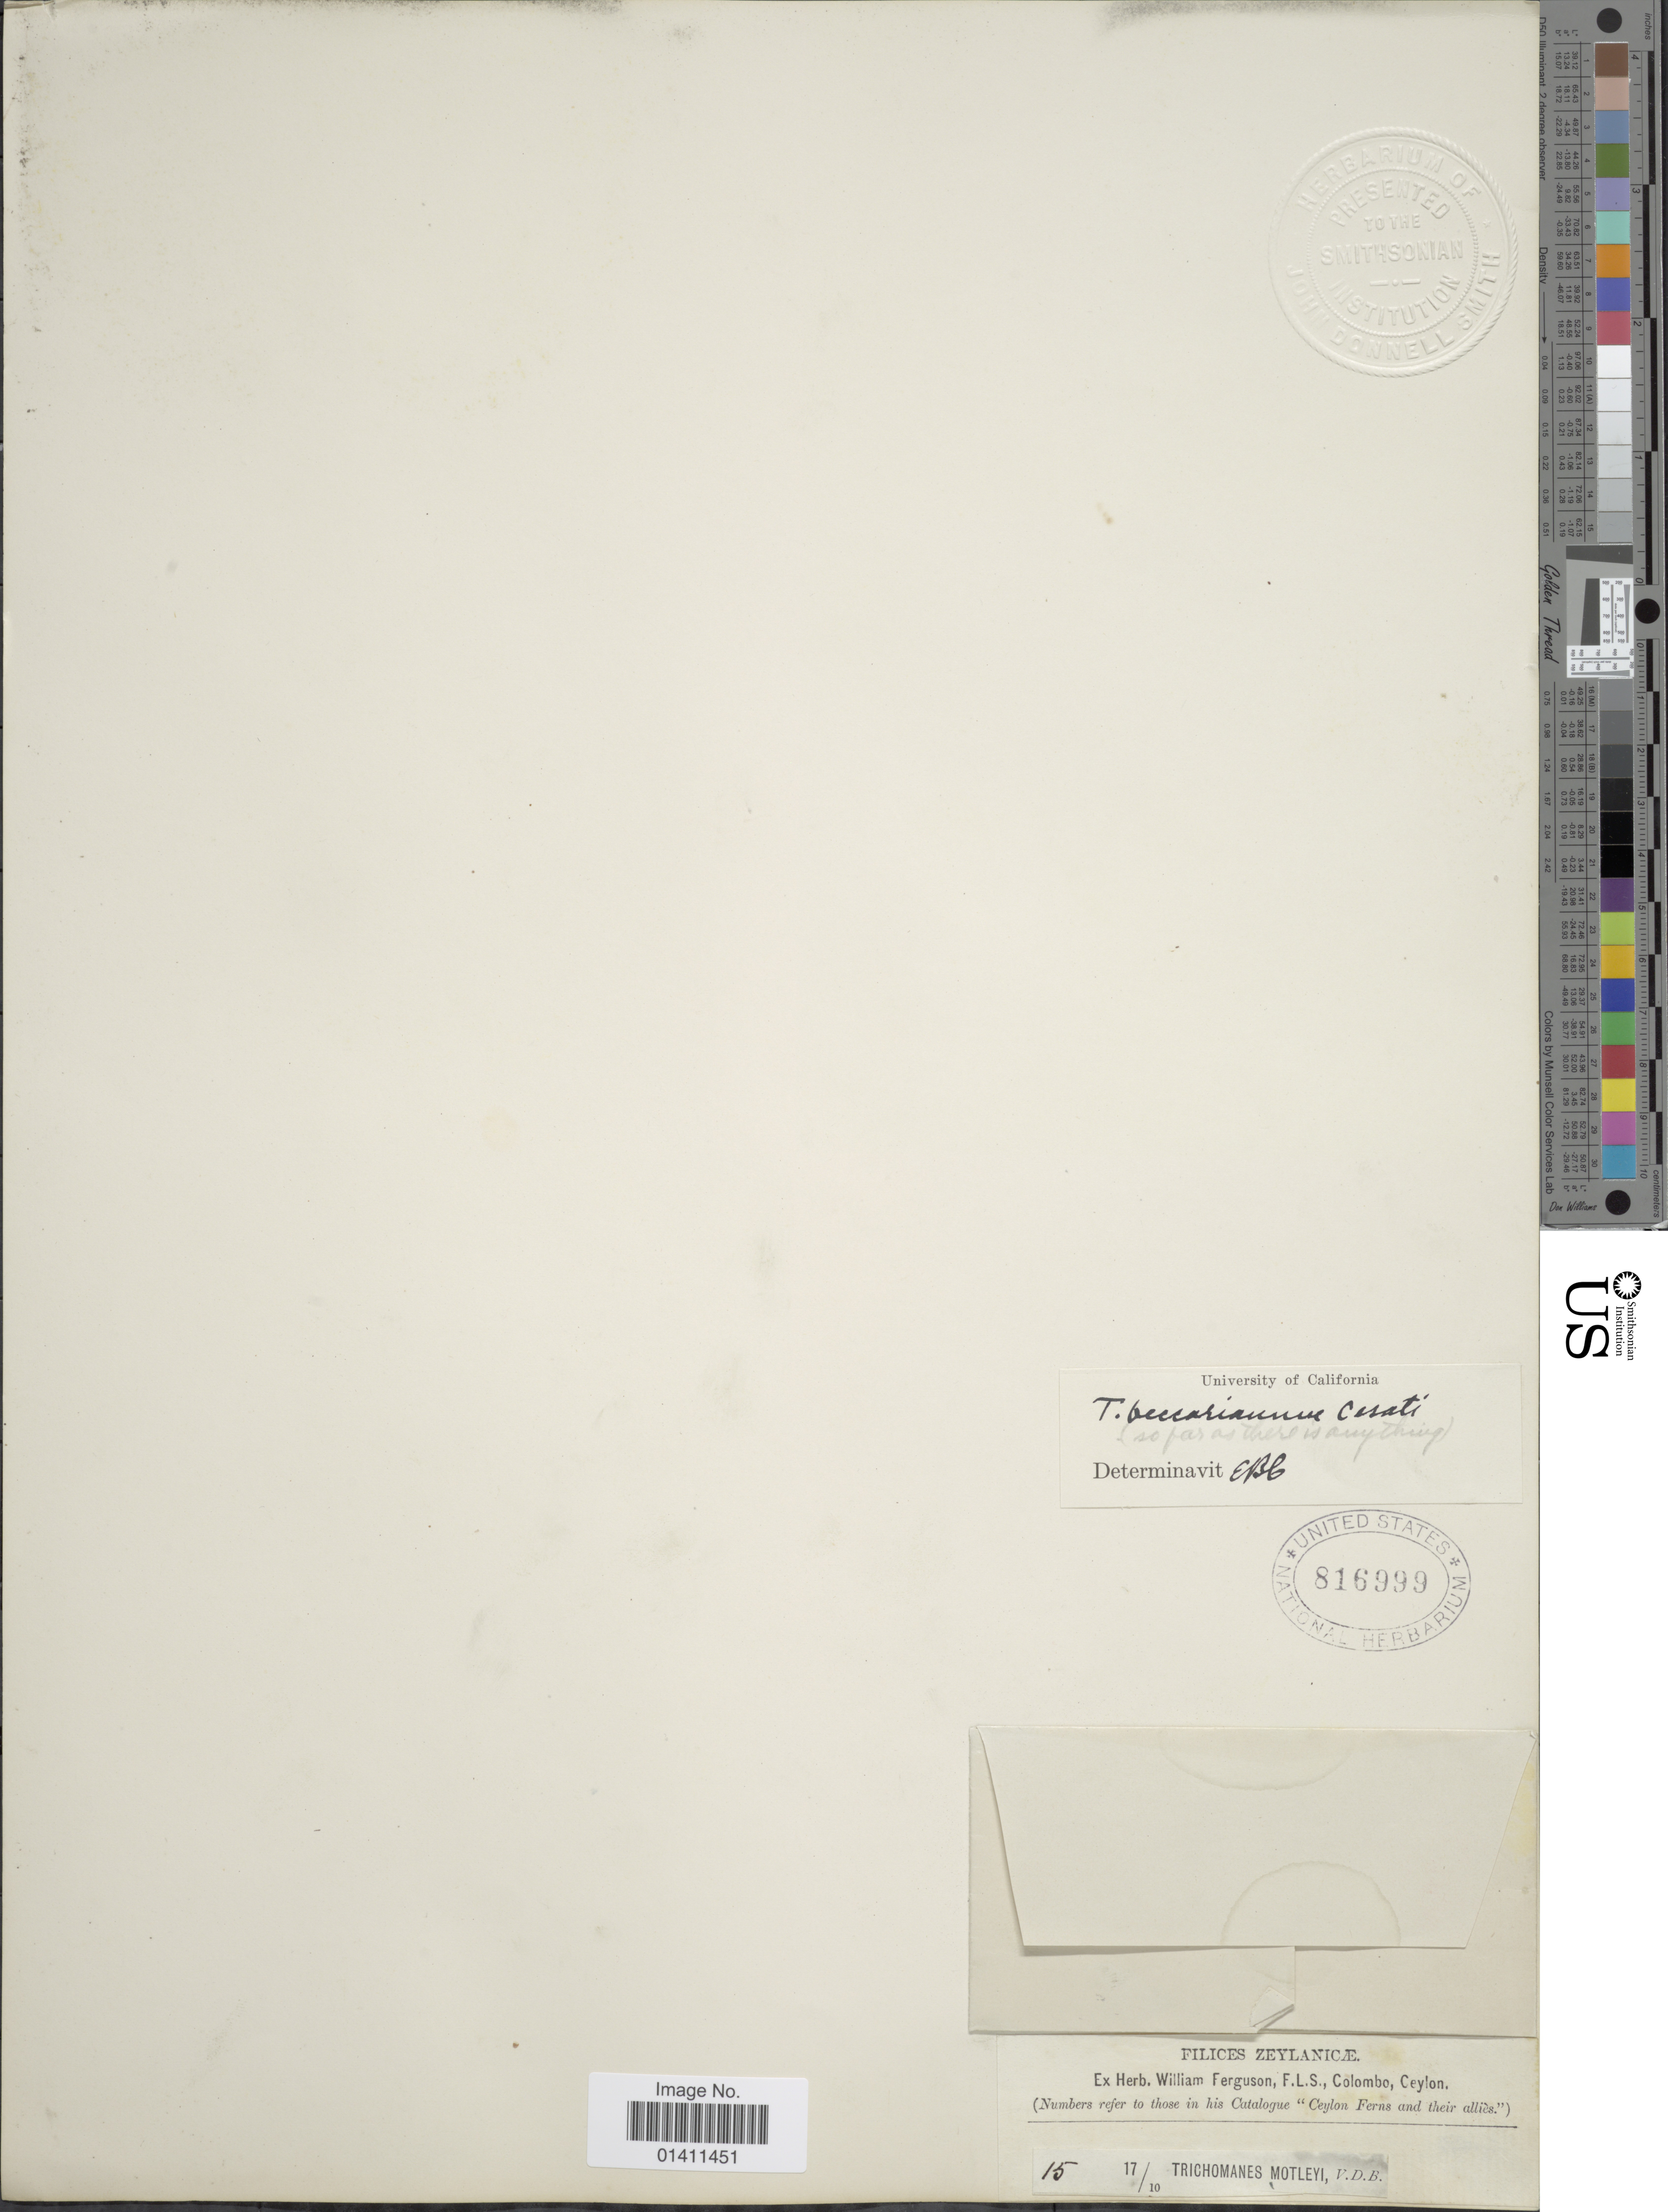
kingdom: Plantae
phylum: Tracheophyta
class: Polypodiopsida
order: Hymenophyllales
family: Hymenophyllaceae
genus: Didymoglossum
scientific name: Didymoglossum beccarianum (Ces.) comb. ined., 2015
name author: (Ces.)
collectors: ex herb. W. Ferguson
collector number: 15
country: Sri Lanka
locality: Zeylanicae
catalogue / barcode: US 816999